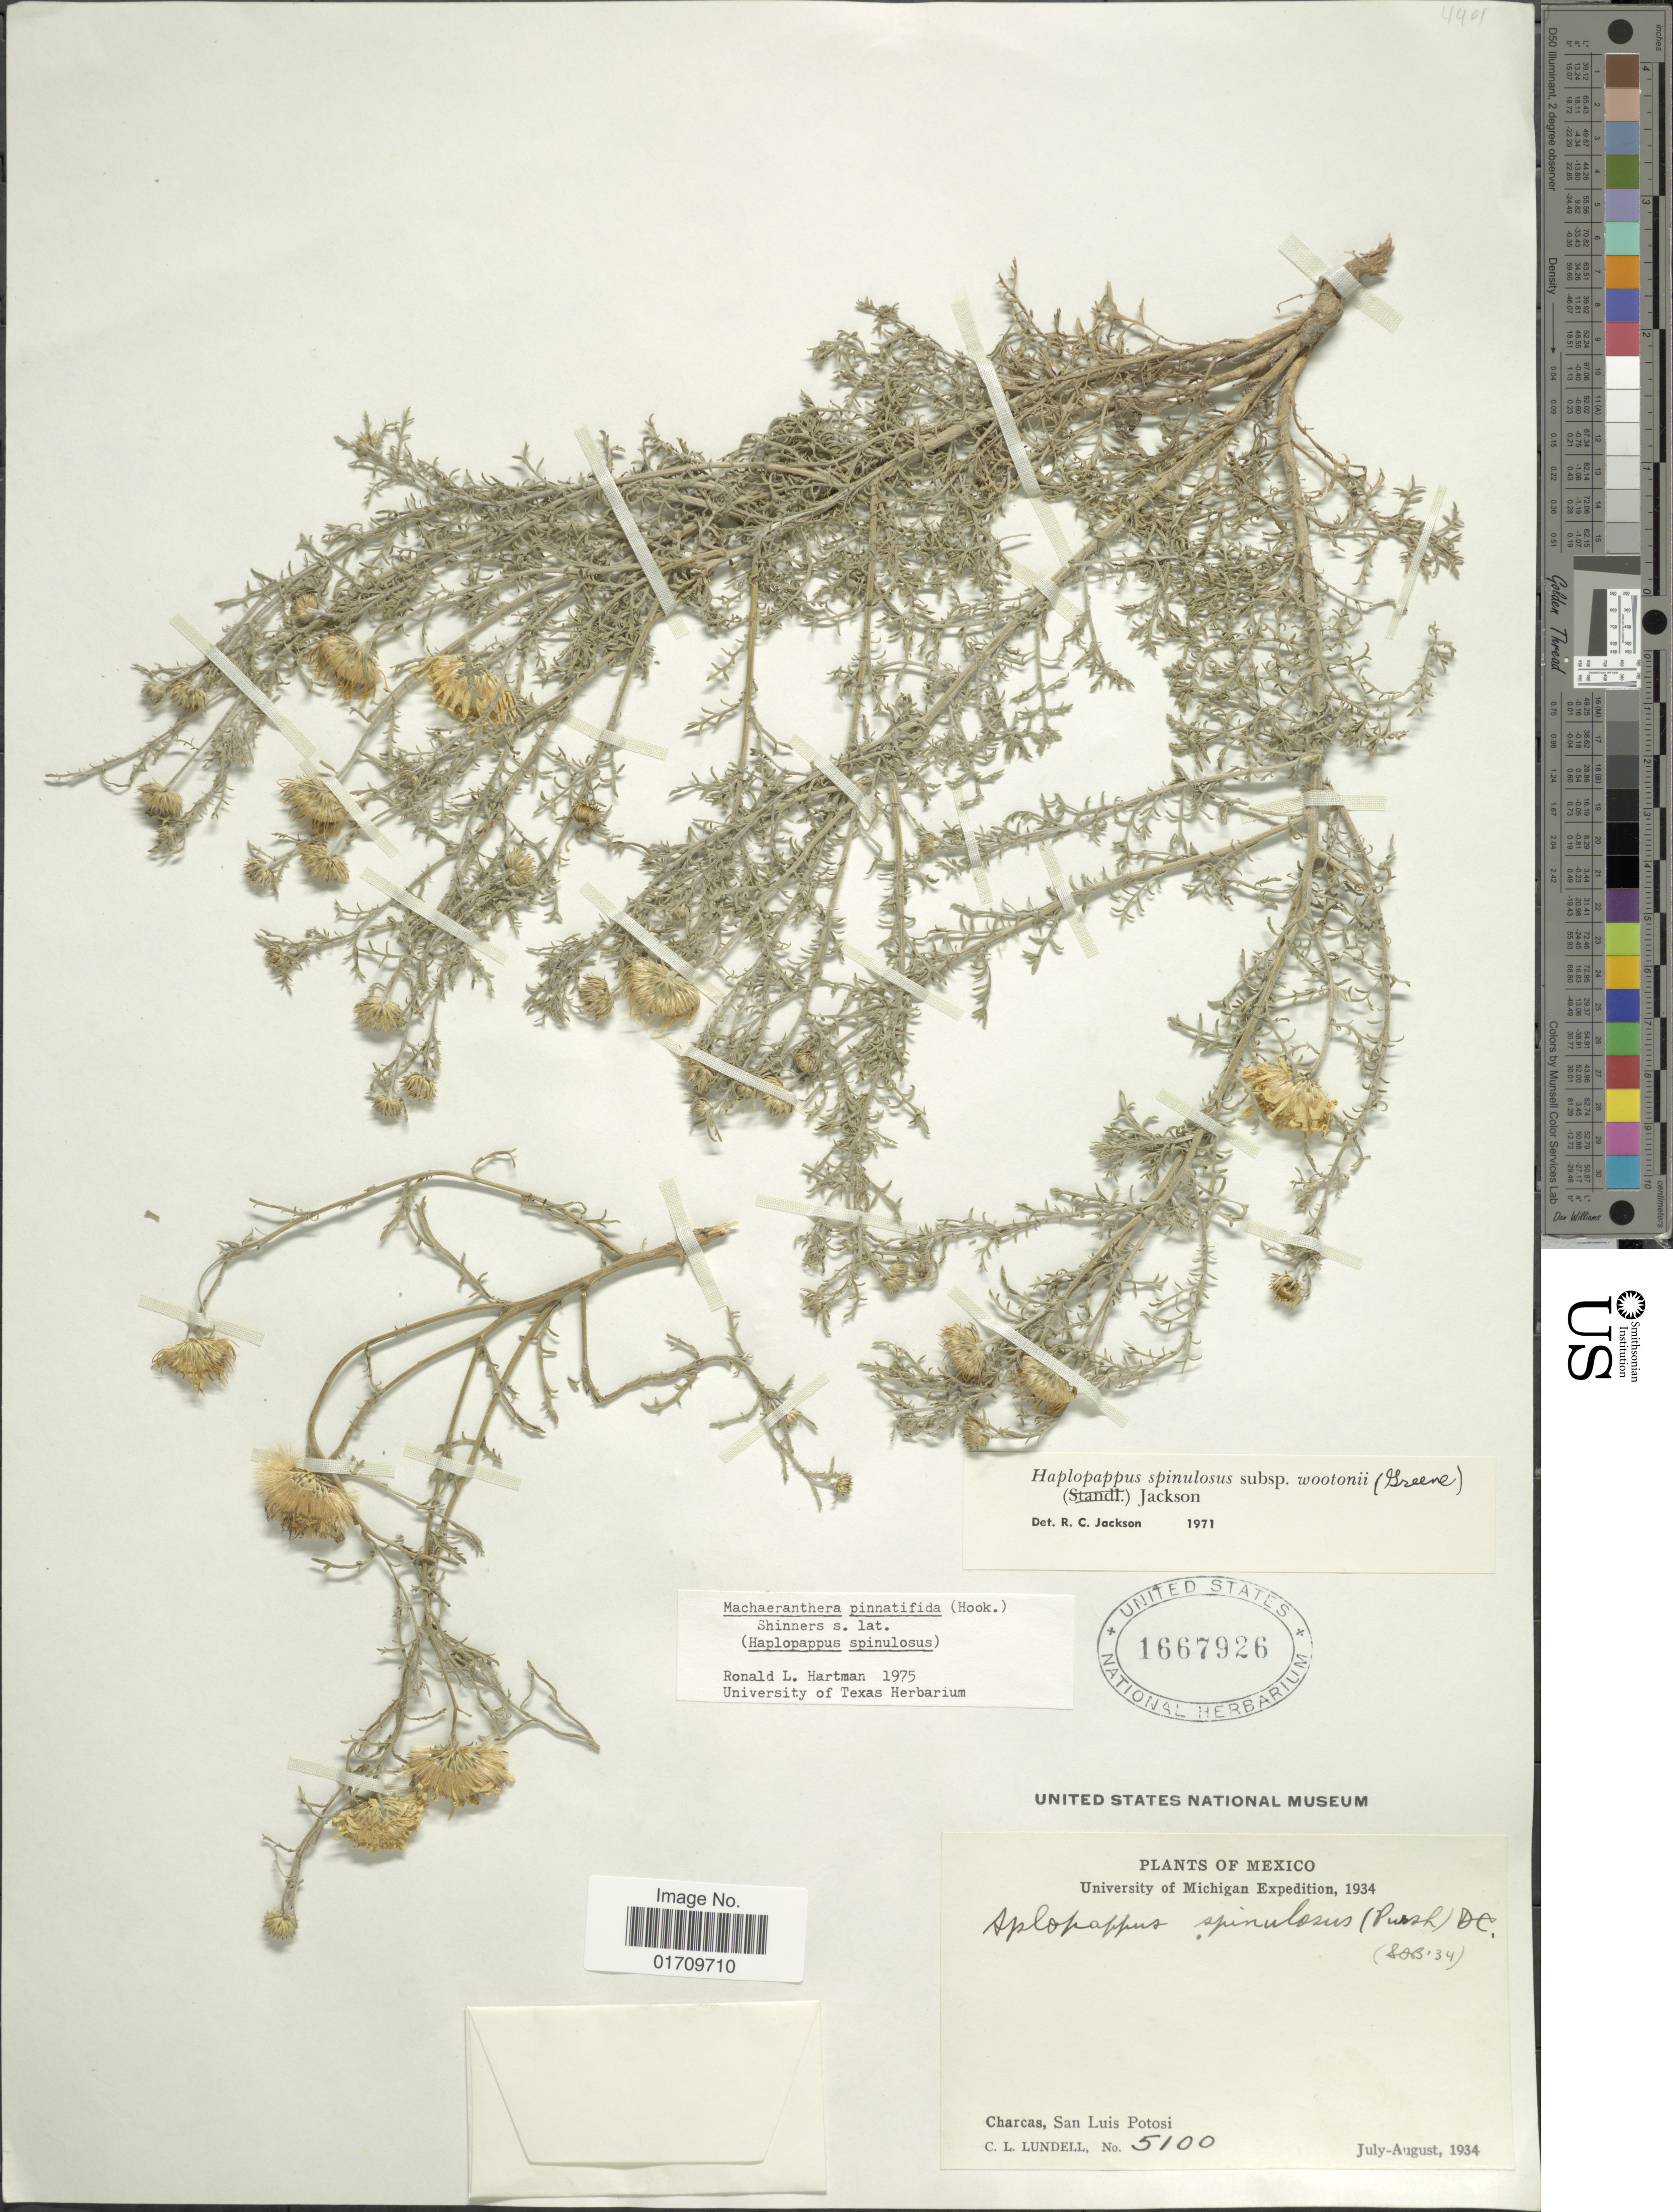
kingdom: Plantae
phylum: Tracheophyta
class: Magnoliopsida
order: Asterales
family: Asteraceae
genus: Machaeranthera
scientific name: Machaeranthera pinnatifida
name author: (Hook.) Shinners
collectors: C. L. Lundell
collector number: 5100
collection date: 1934-07/1934-08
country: Mexico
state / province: San Luis Potosí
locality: Charcas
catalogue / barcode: US 1667926